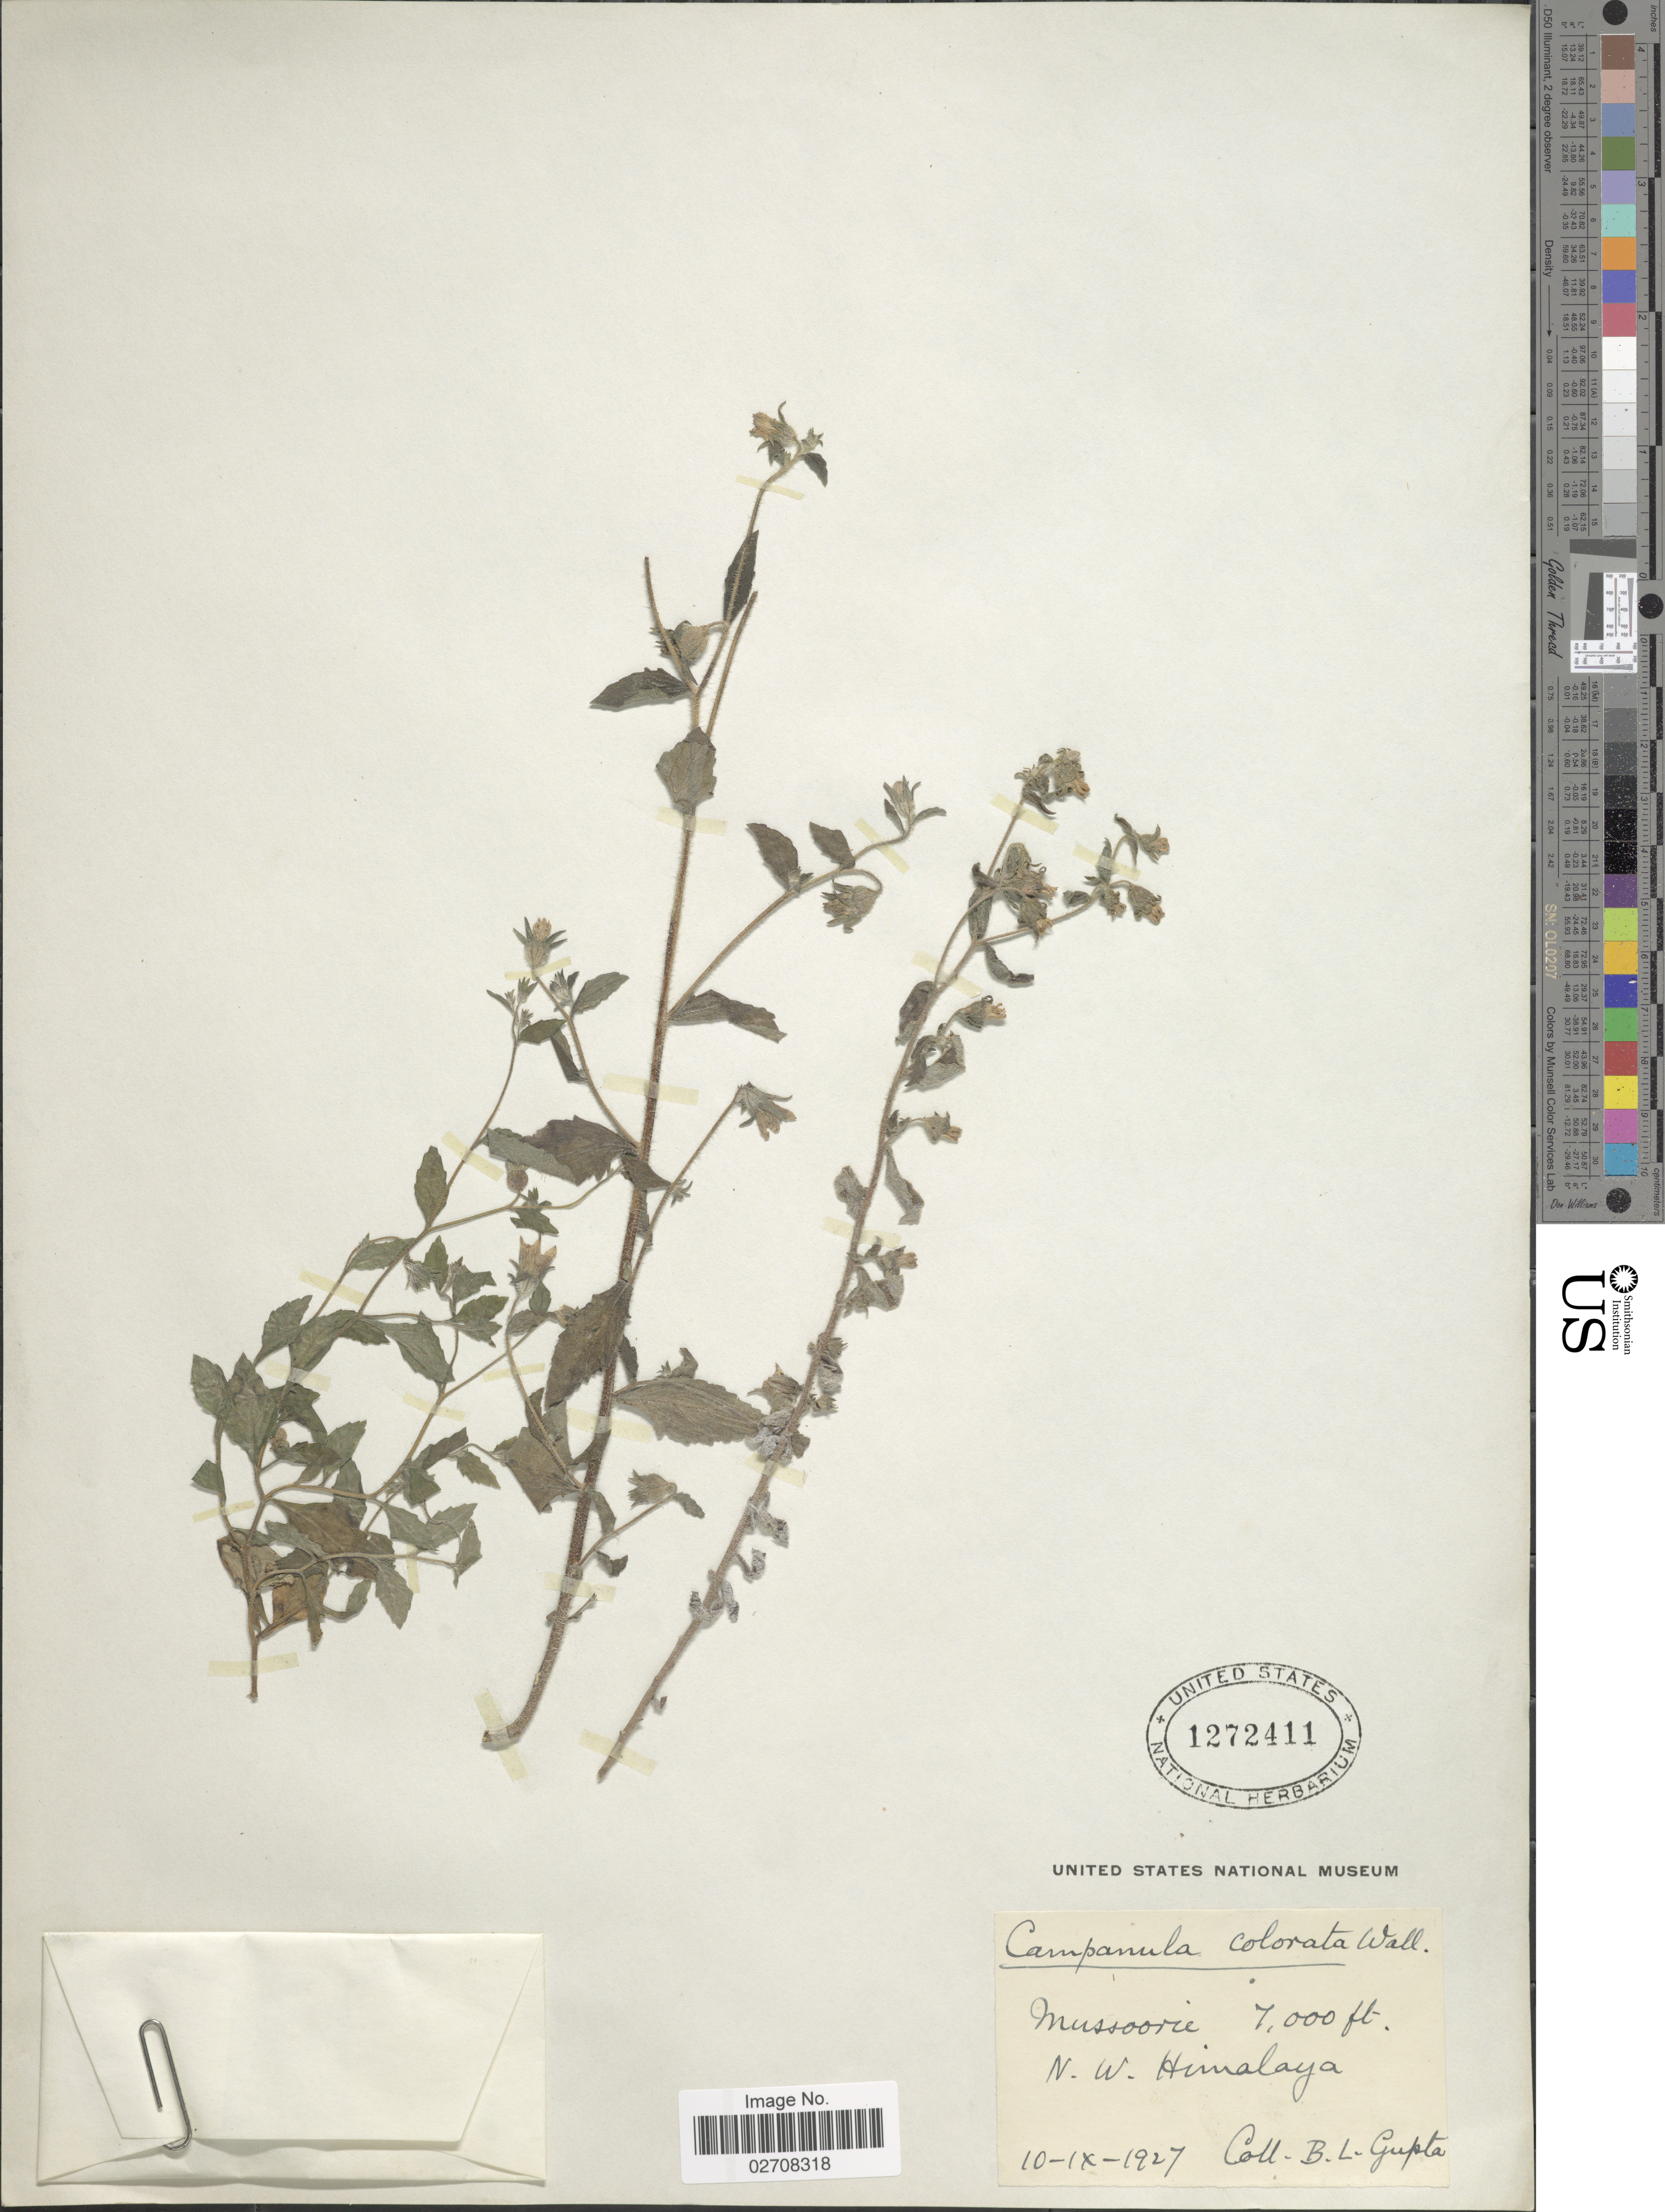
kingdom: Plantae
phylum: Tracheophyta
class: Magnoliopsida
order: Asterales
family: Campanulaceae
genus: Campanula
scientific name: Campanula colorata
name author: Wall.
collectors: B. L. Gupta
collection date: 1927-09-10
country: India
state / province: Uttarakhand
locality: Mussoorie. N.W. Himalaya.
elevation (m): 2134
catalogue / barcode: US 1272411